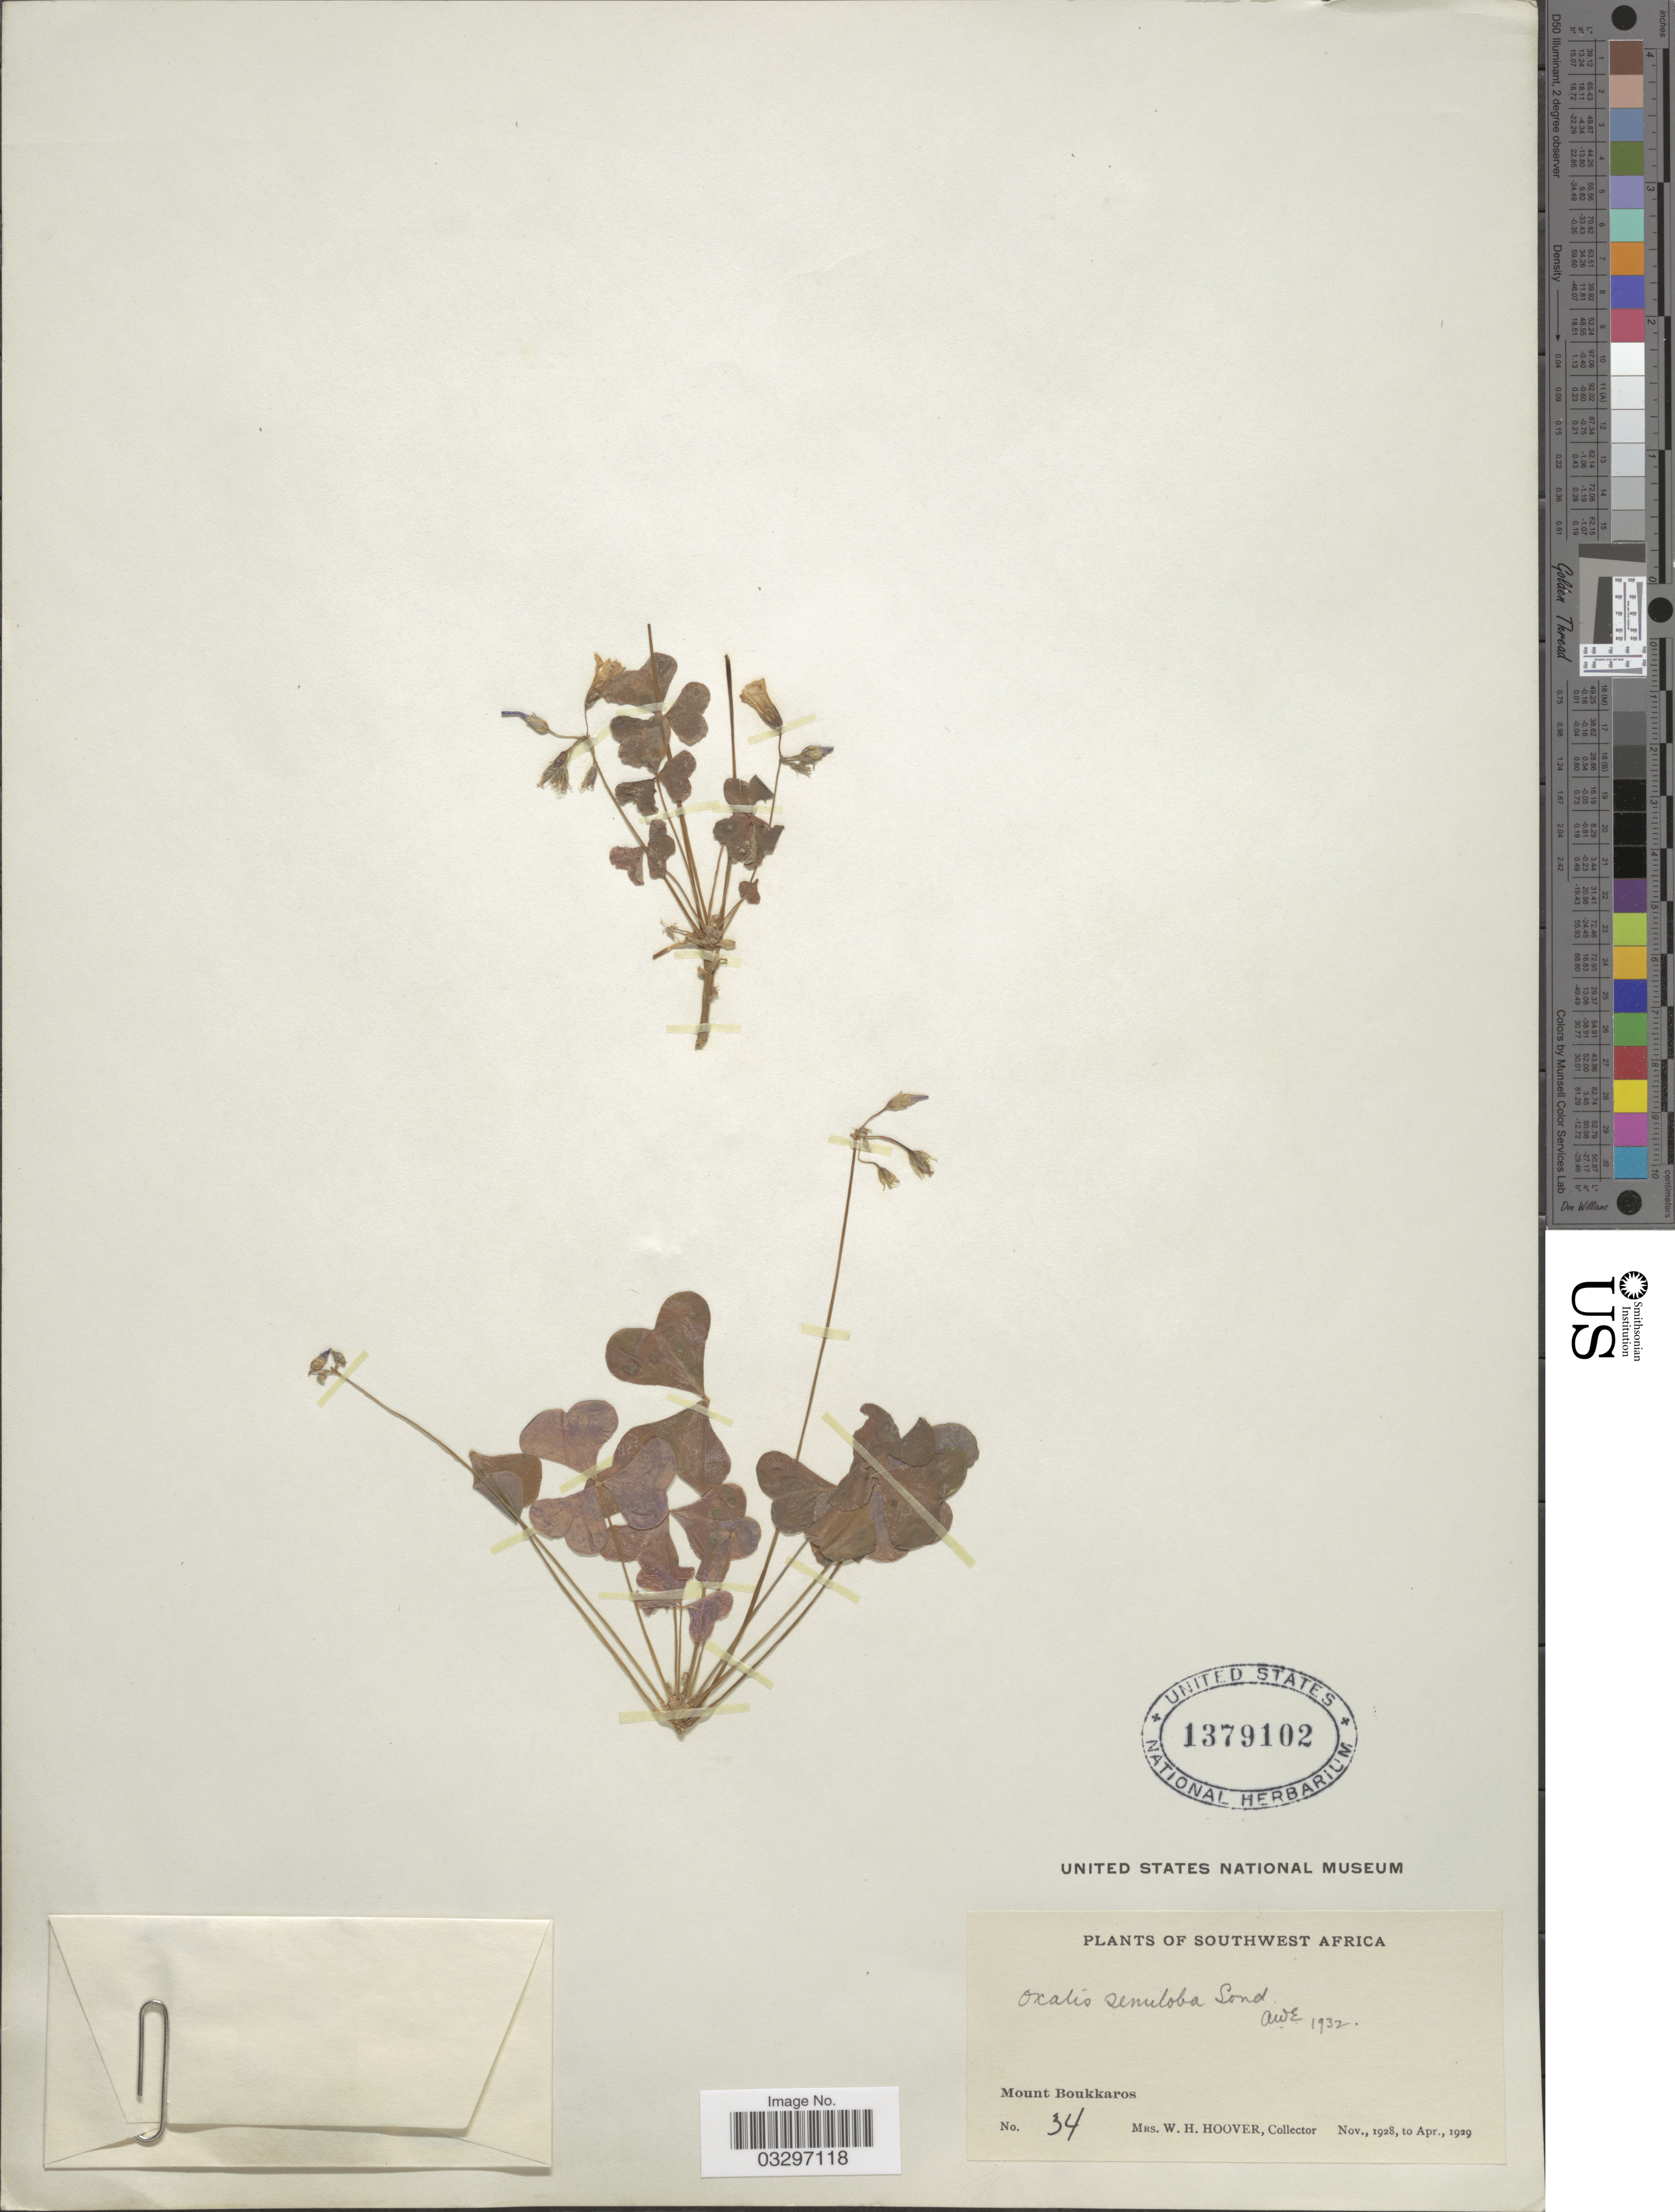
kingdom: Plantae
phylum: Tracheophyta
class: Magnoliopsida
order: Oxalidales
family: Oxalidaceae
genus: Oxalis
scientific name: Oxalis semiloba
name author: Sond.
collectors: W. Hoover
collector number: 34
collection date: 1928-11/1929-04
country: Namibia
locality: Southwest Africa, Mount Boukkaros.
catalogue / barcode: US 1379102